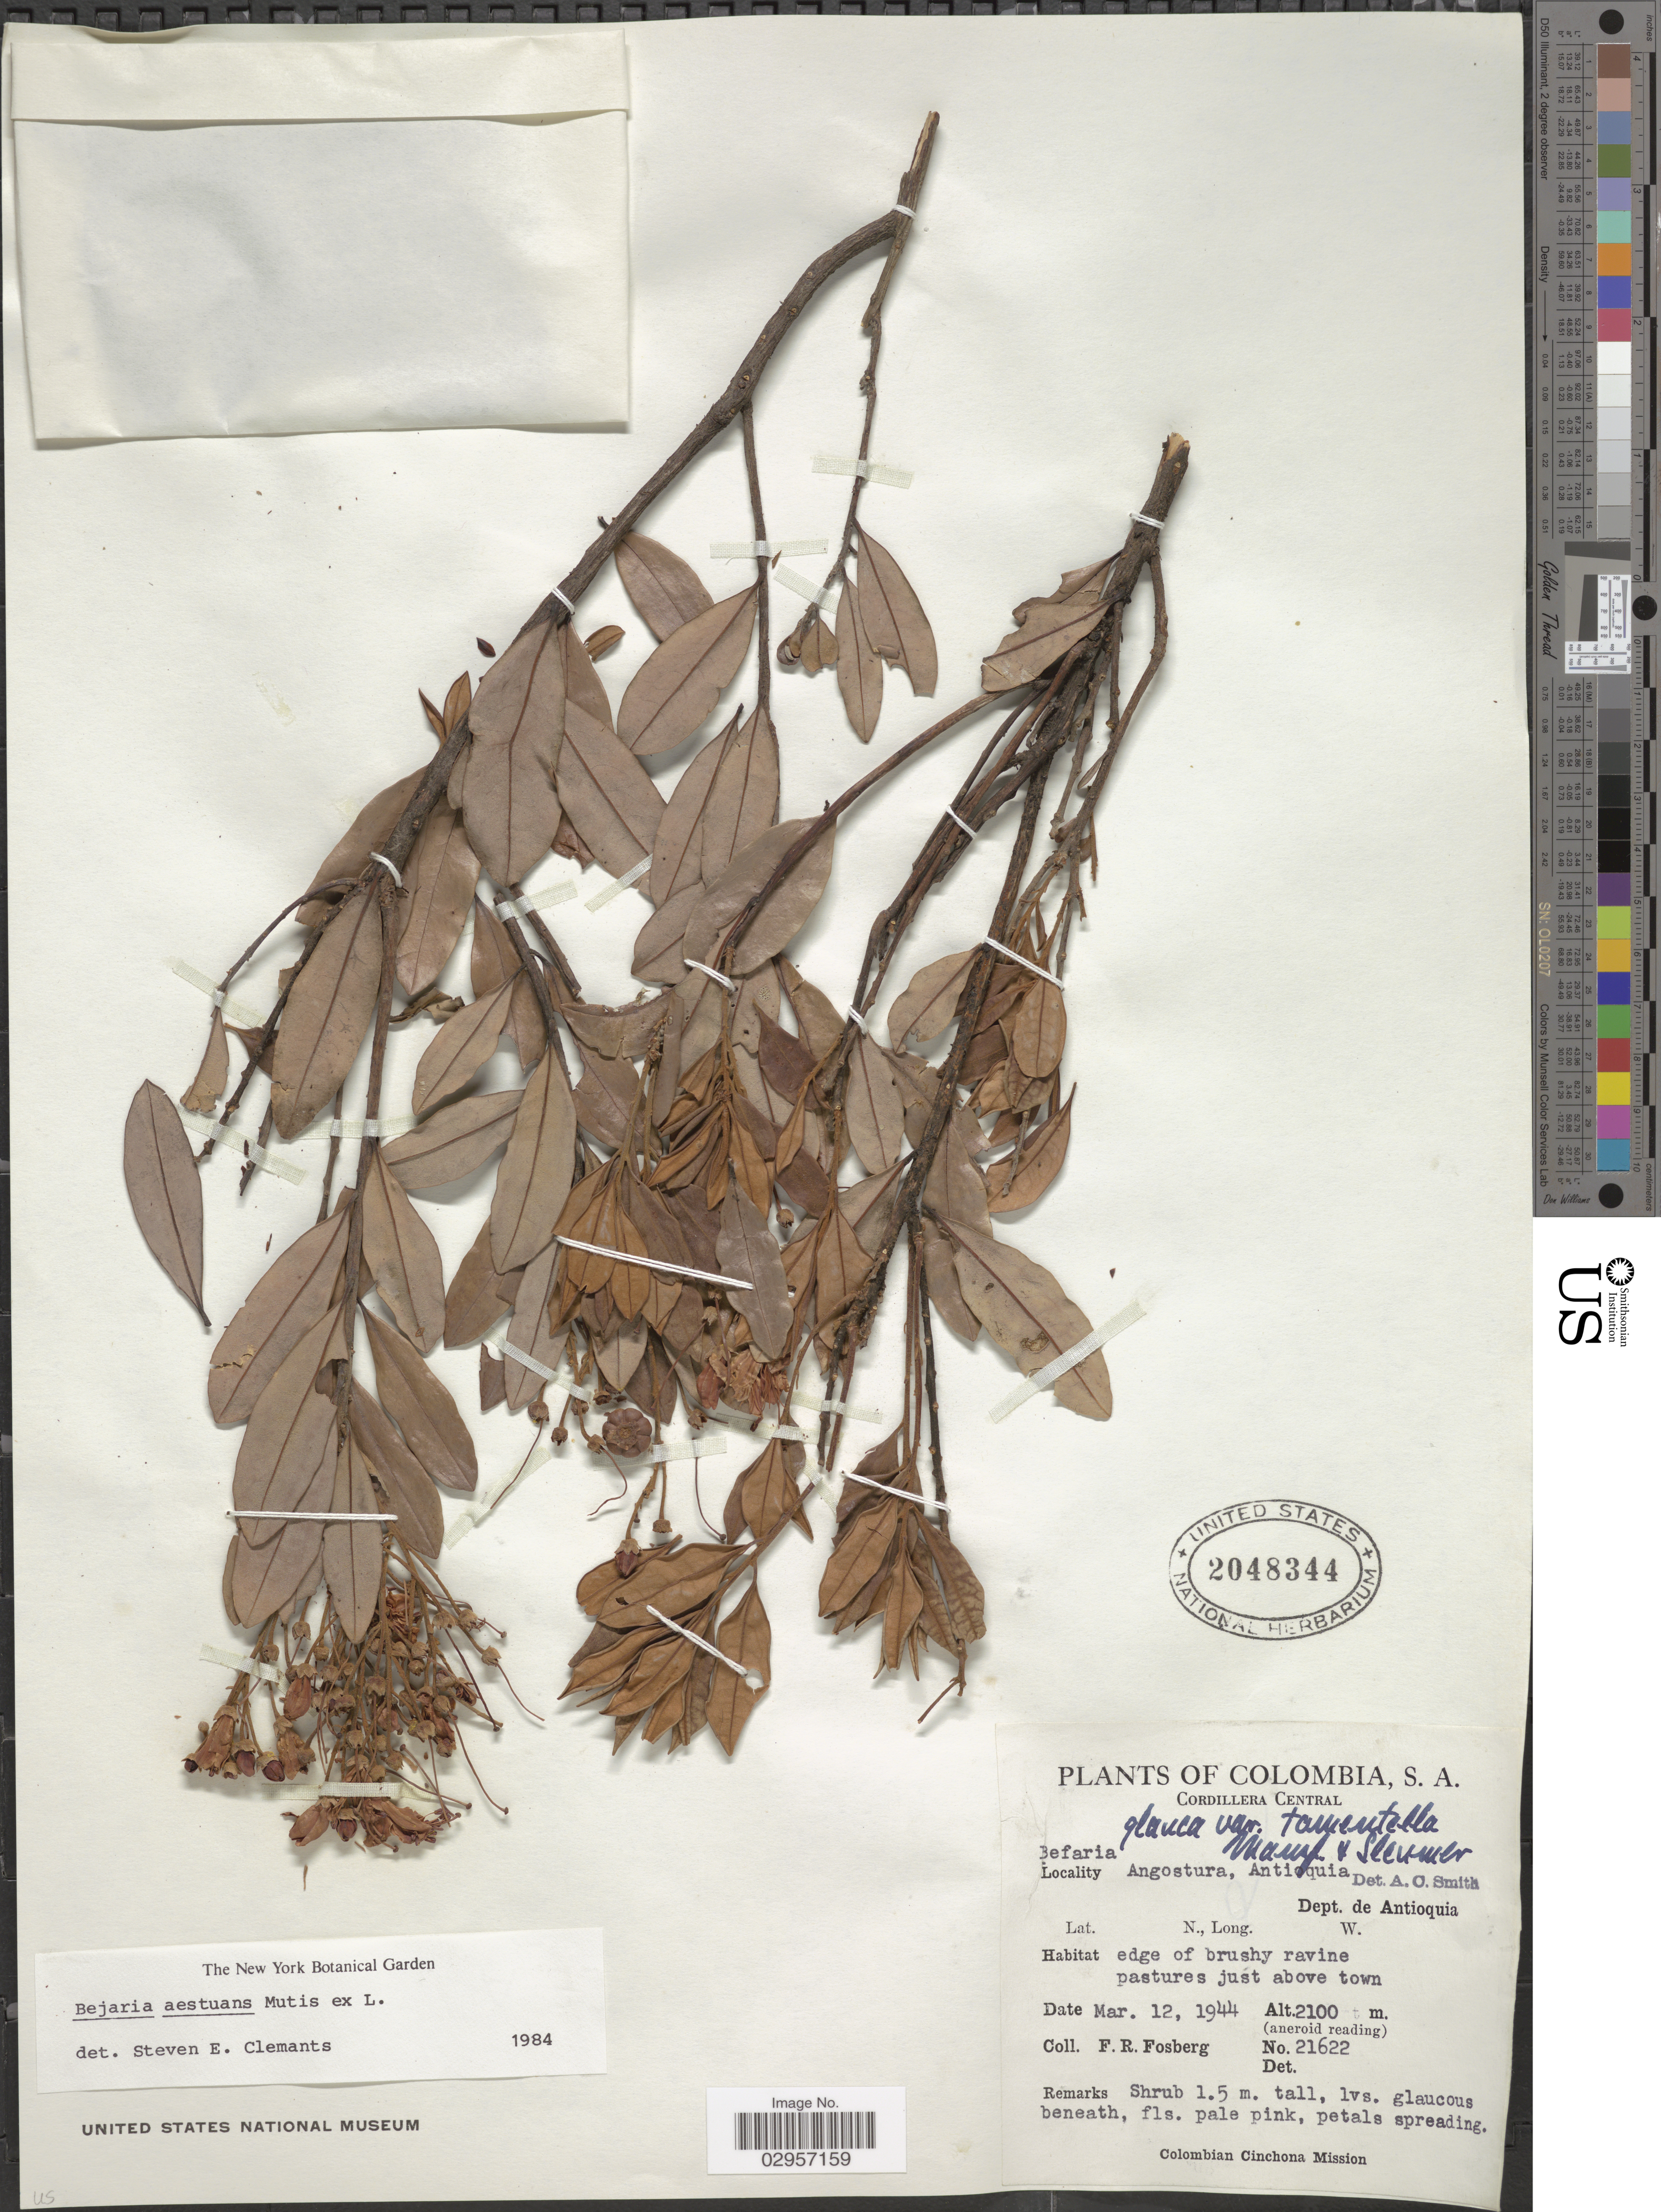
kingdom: Plantae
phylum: Tracheophyta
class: Magnoliopsida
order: Ericales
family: Ericaceae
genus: Befaria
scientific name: Befaria aestuans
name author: Mutis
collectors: F. R. Fosberg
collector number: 21622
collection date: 1944-03-12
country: Colombia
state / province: Antioquia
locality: Cordillera Central. Angostura, Antioquia. Dept. de Antioquia. Edge of brushy ravine pastures just above town.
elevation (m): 2100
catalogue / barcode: US 2048344